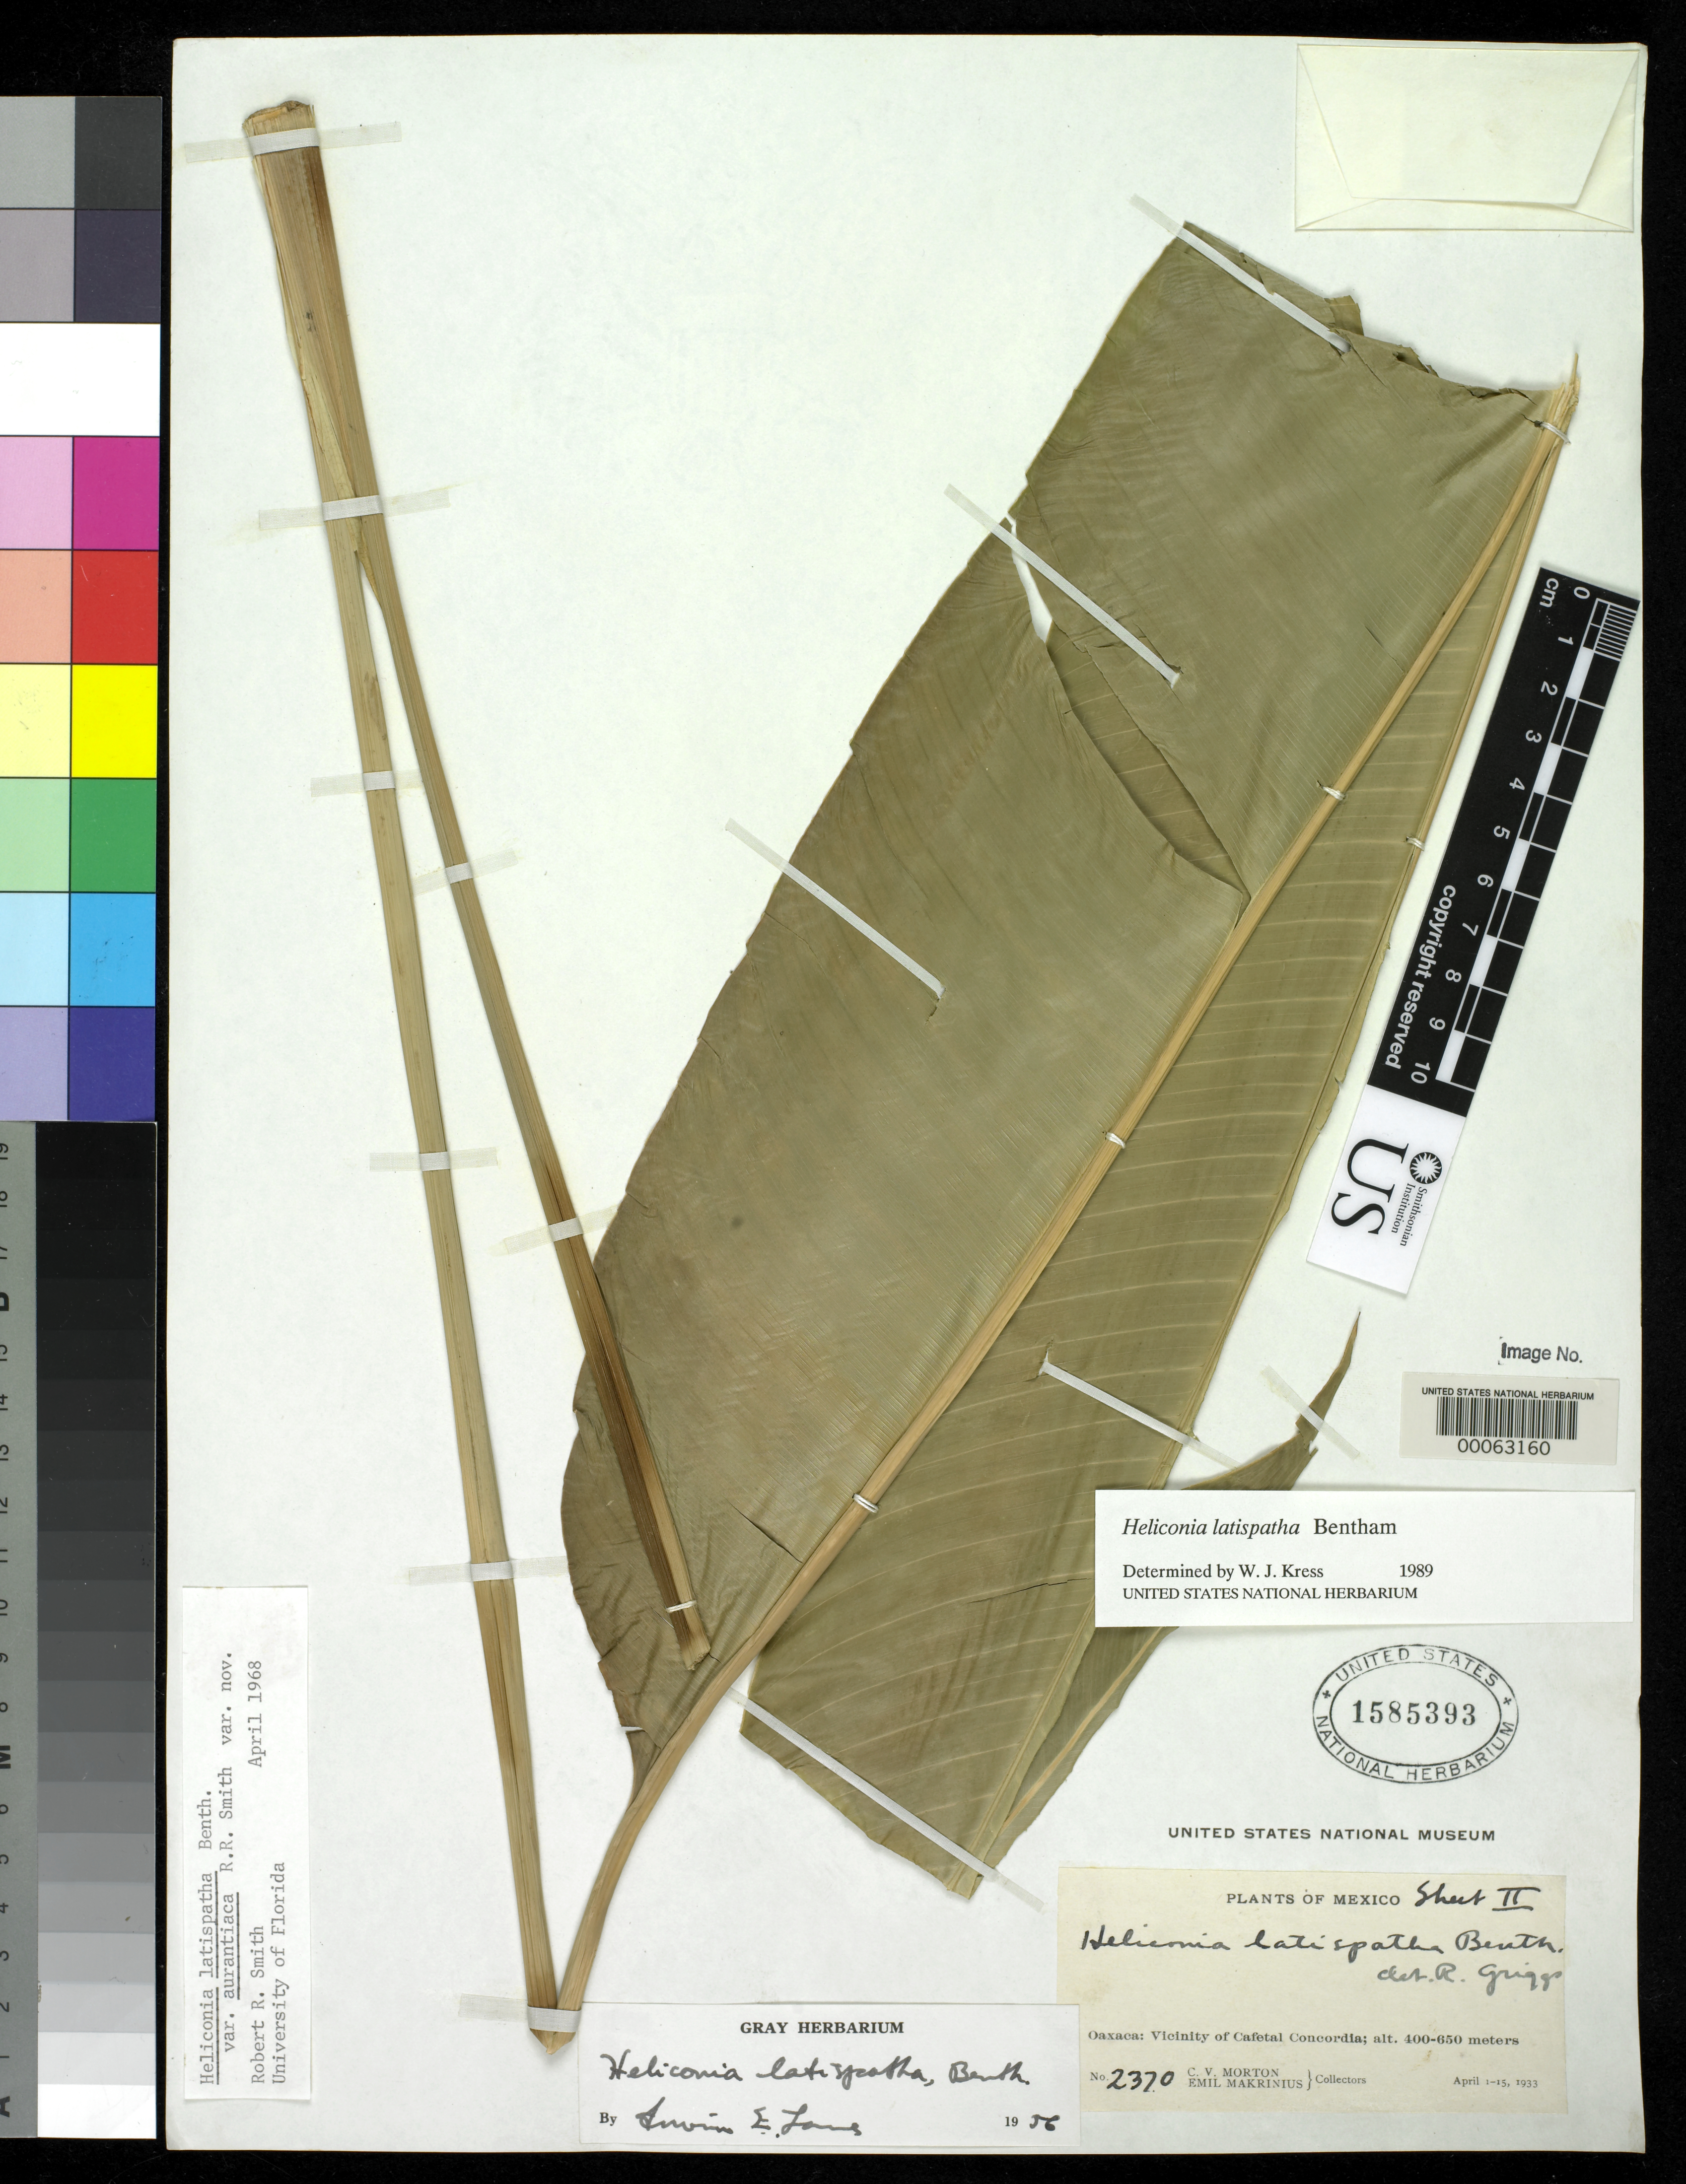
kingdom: Plantae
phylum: Tracheophyta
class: Liliopsida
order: Zingiberales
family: Heliconiaceae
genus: Heliconia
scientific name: Heliconia latispatha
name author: Benth.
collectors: C. V. Morton & E. Makrinius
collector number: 2370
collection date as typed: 01 Apr 1933 to 15 Apr 1933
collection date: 1933-04-01/1933-04-15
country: Mexico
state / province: Oaxaca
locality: Vicinity of cafetal concordia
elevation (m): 400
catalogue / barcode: US 1585393